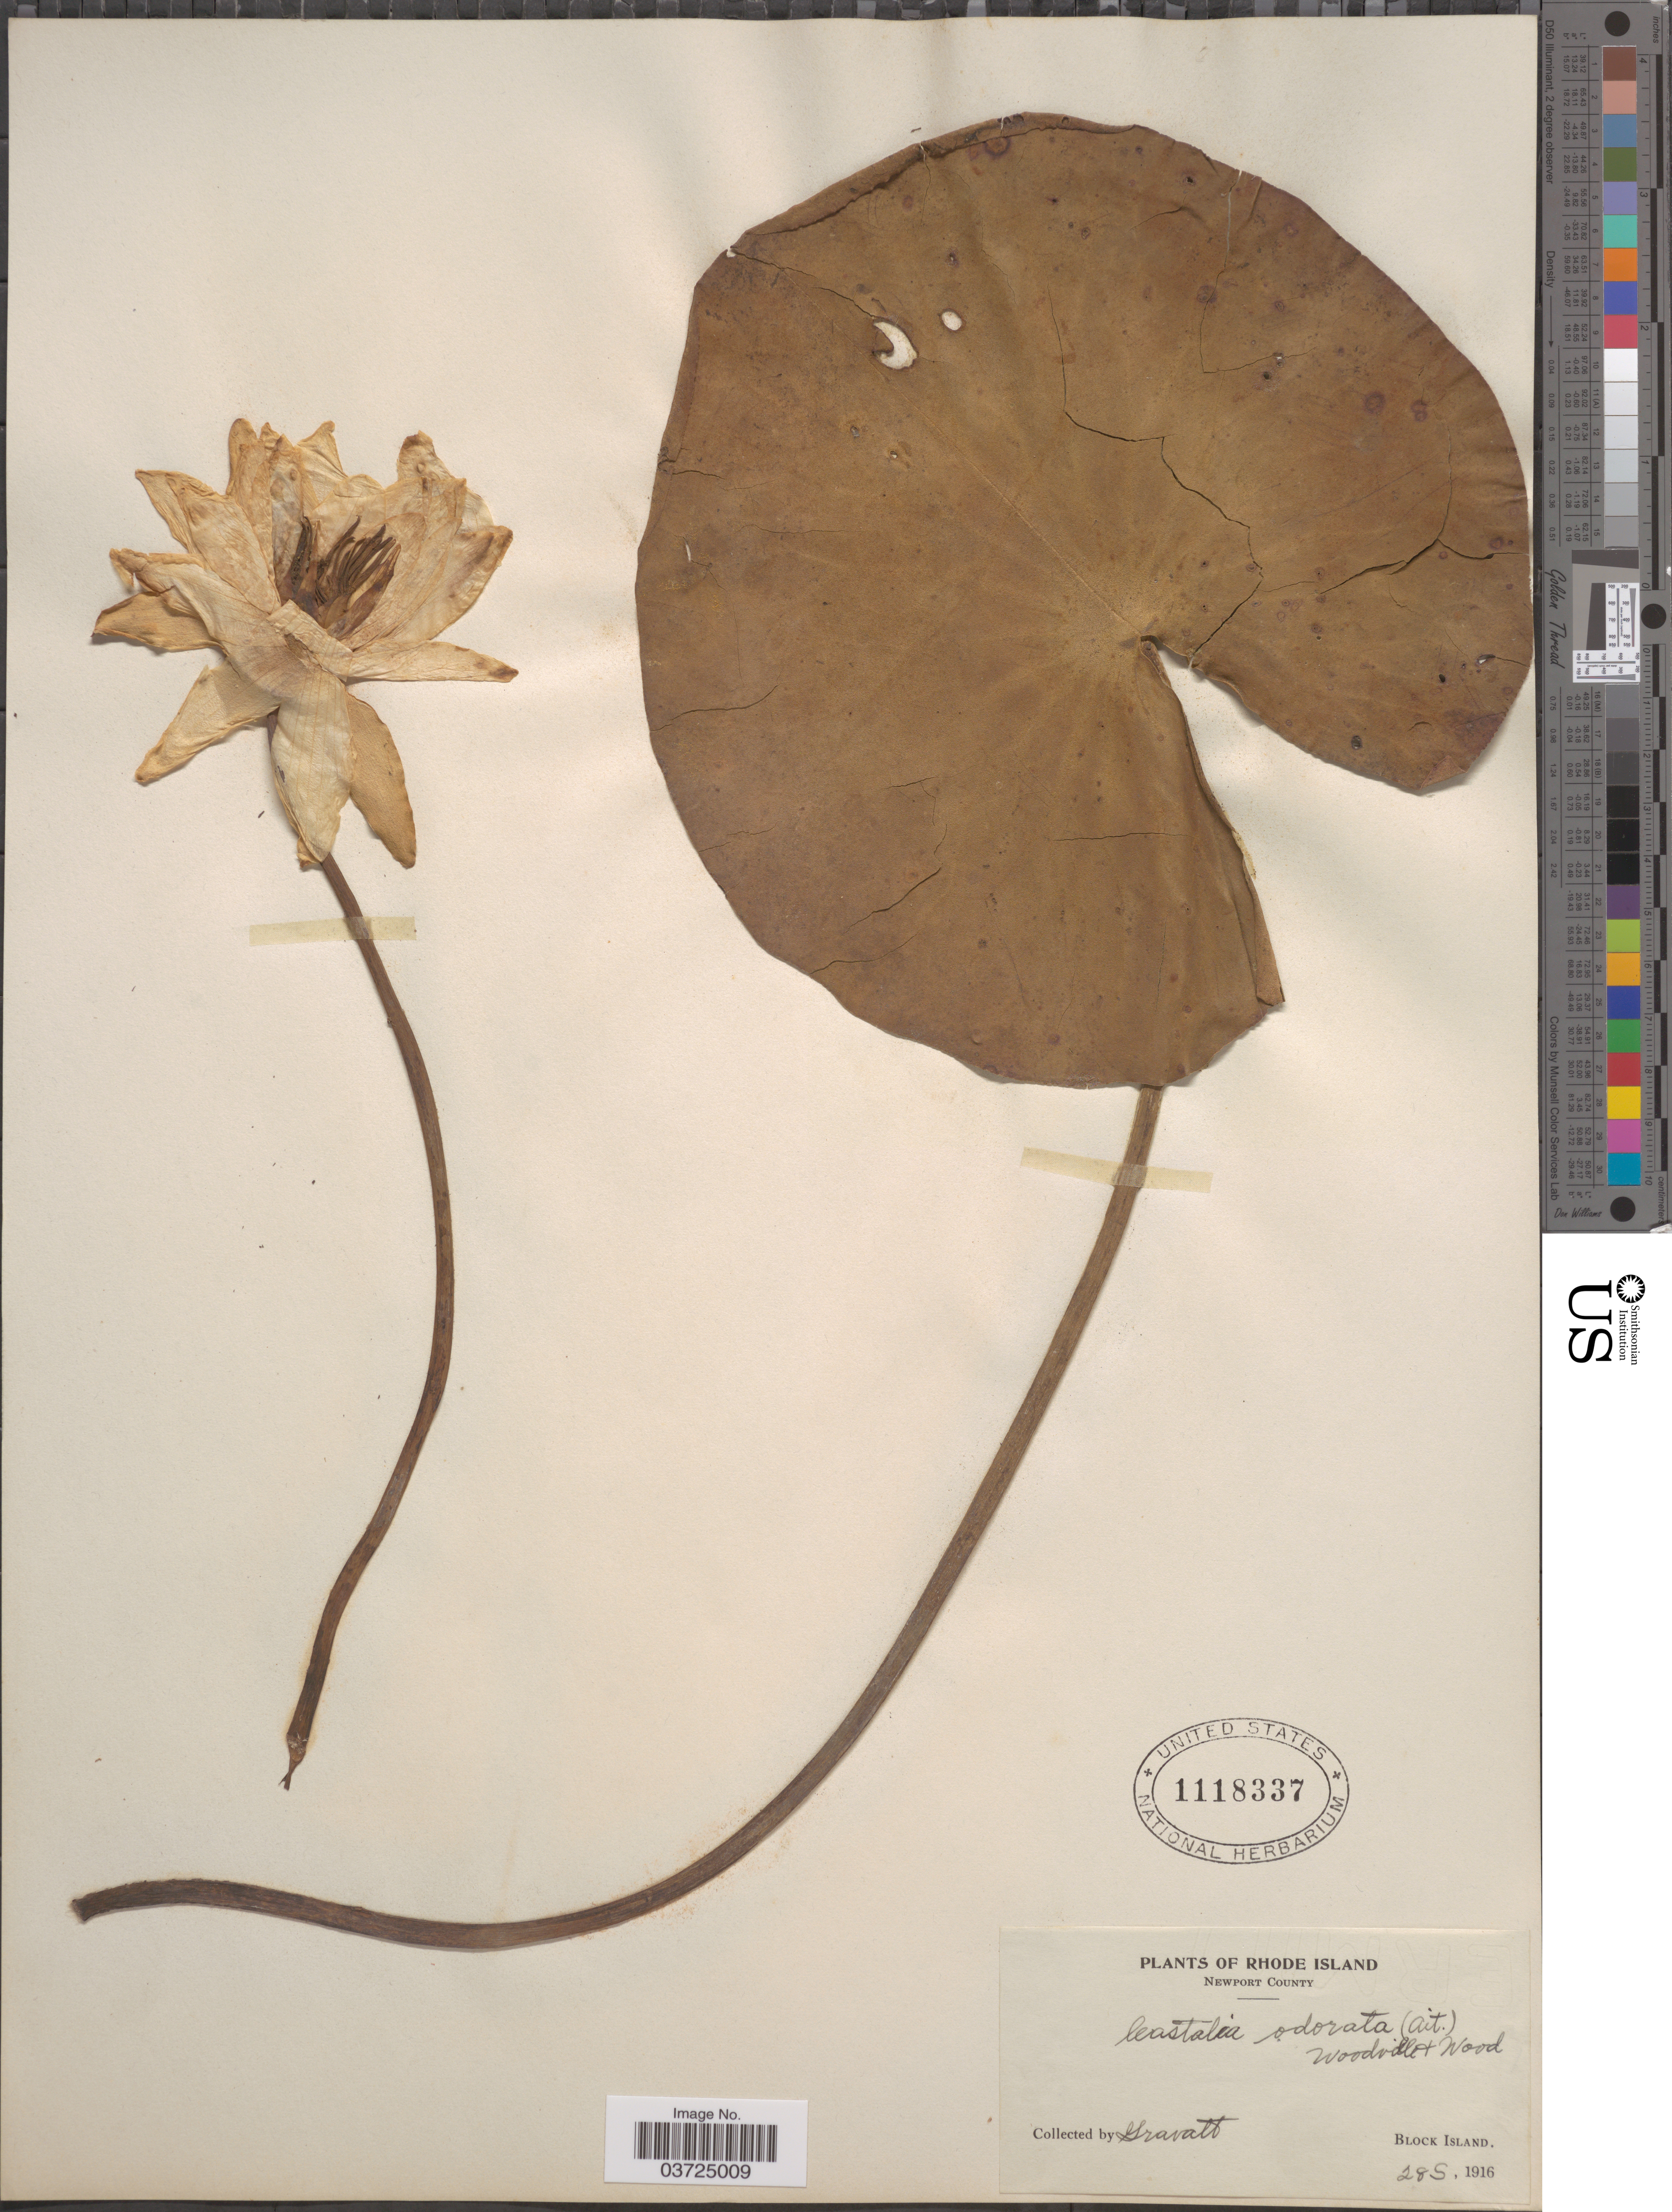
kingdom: Plantae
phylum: Tracheophyta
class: Magnoliopsida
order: Nymphaeales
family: Nymphaeaceae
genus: Nymphaea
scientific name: Nymphaea odorata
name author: Aiton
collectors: Gravatt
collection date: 1916-09-28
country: United States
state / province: Rhode Island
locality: Newport County. Block Island.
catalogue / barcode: US 1118337